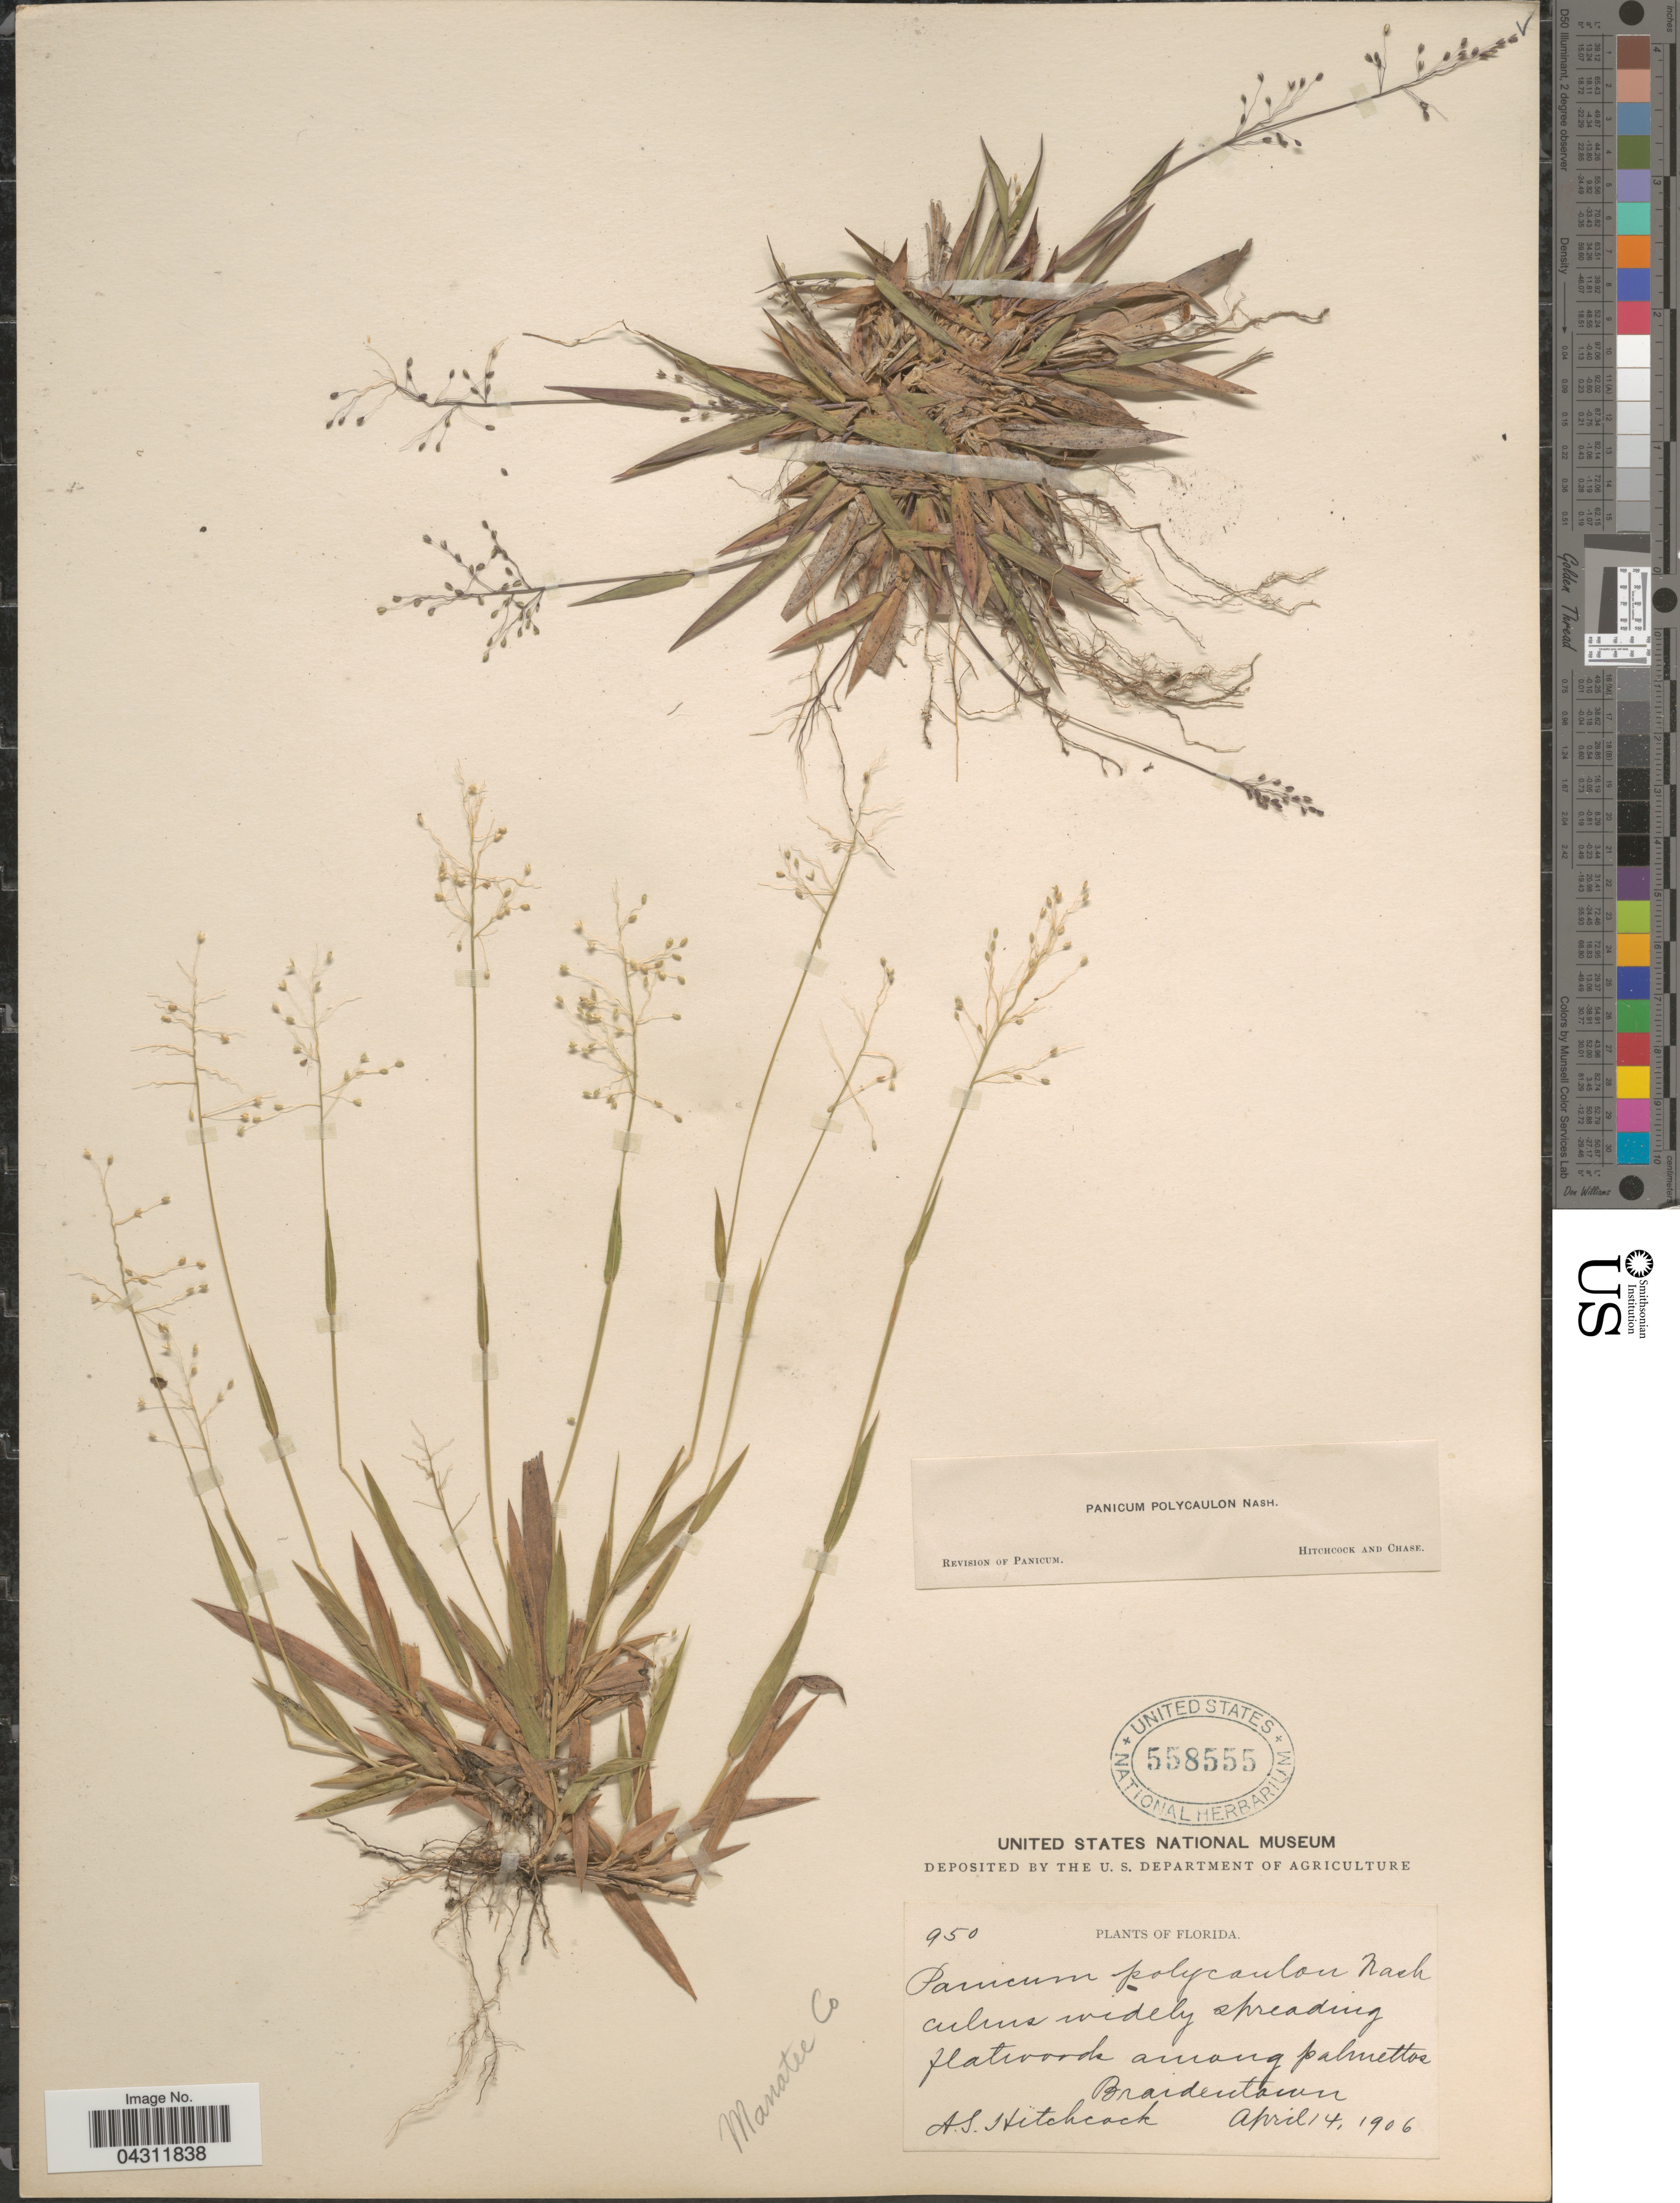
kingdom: Plantae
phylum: Tracheophyta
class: Liliopsida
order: Poales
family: Poaceae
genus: Dichanthelium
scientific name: Dichanthelium strigosum var. glabrescens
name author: (Griseb.) Freckmann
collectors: A. S. Hitchcock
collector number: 950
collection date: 1906-04-14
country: United States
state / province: Florida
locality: Braidentown. Manatee Co.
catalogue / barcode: US 558555